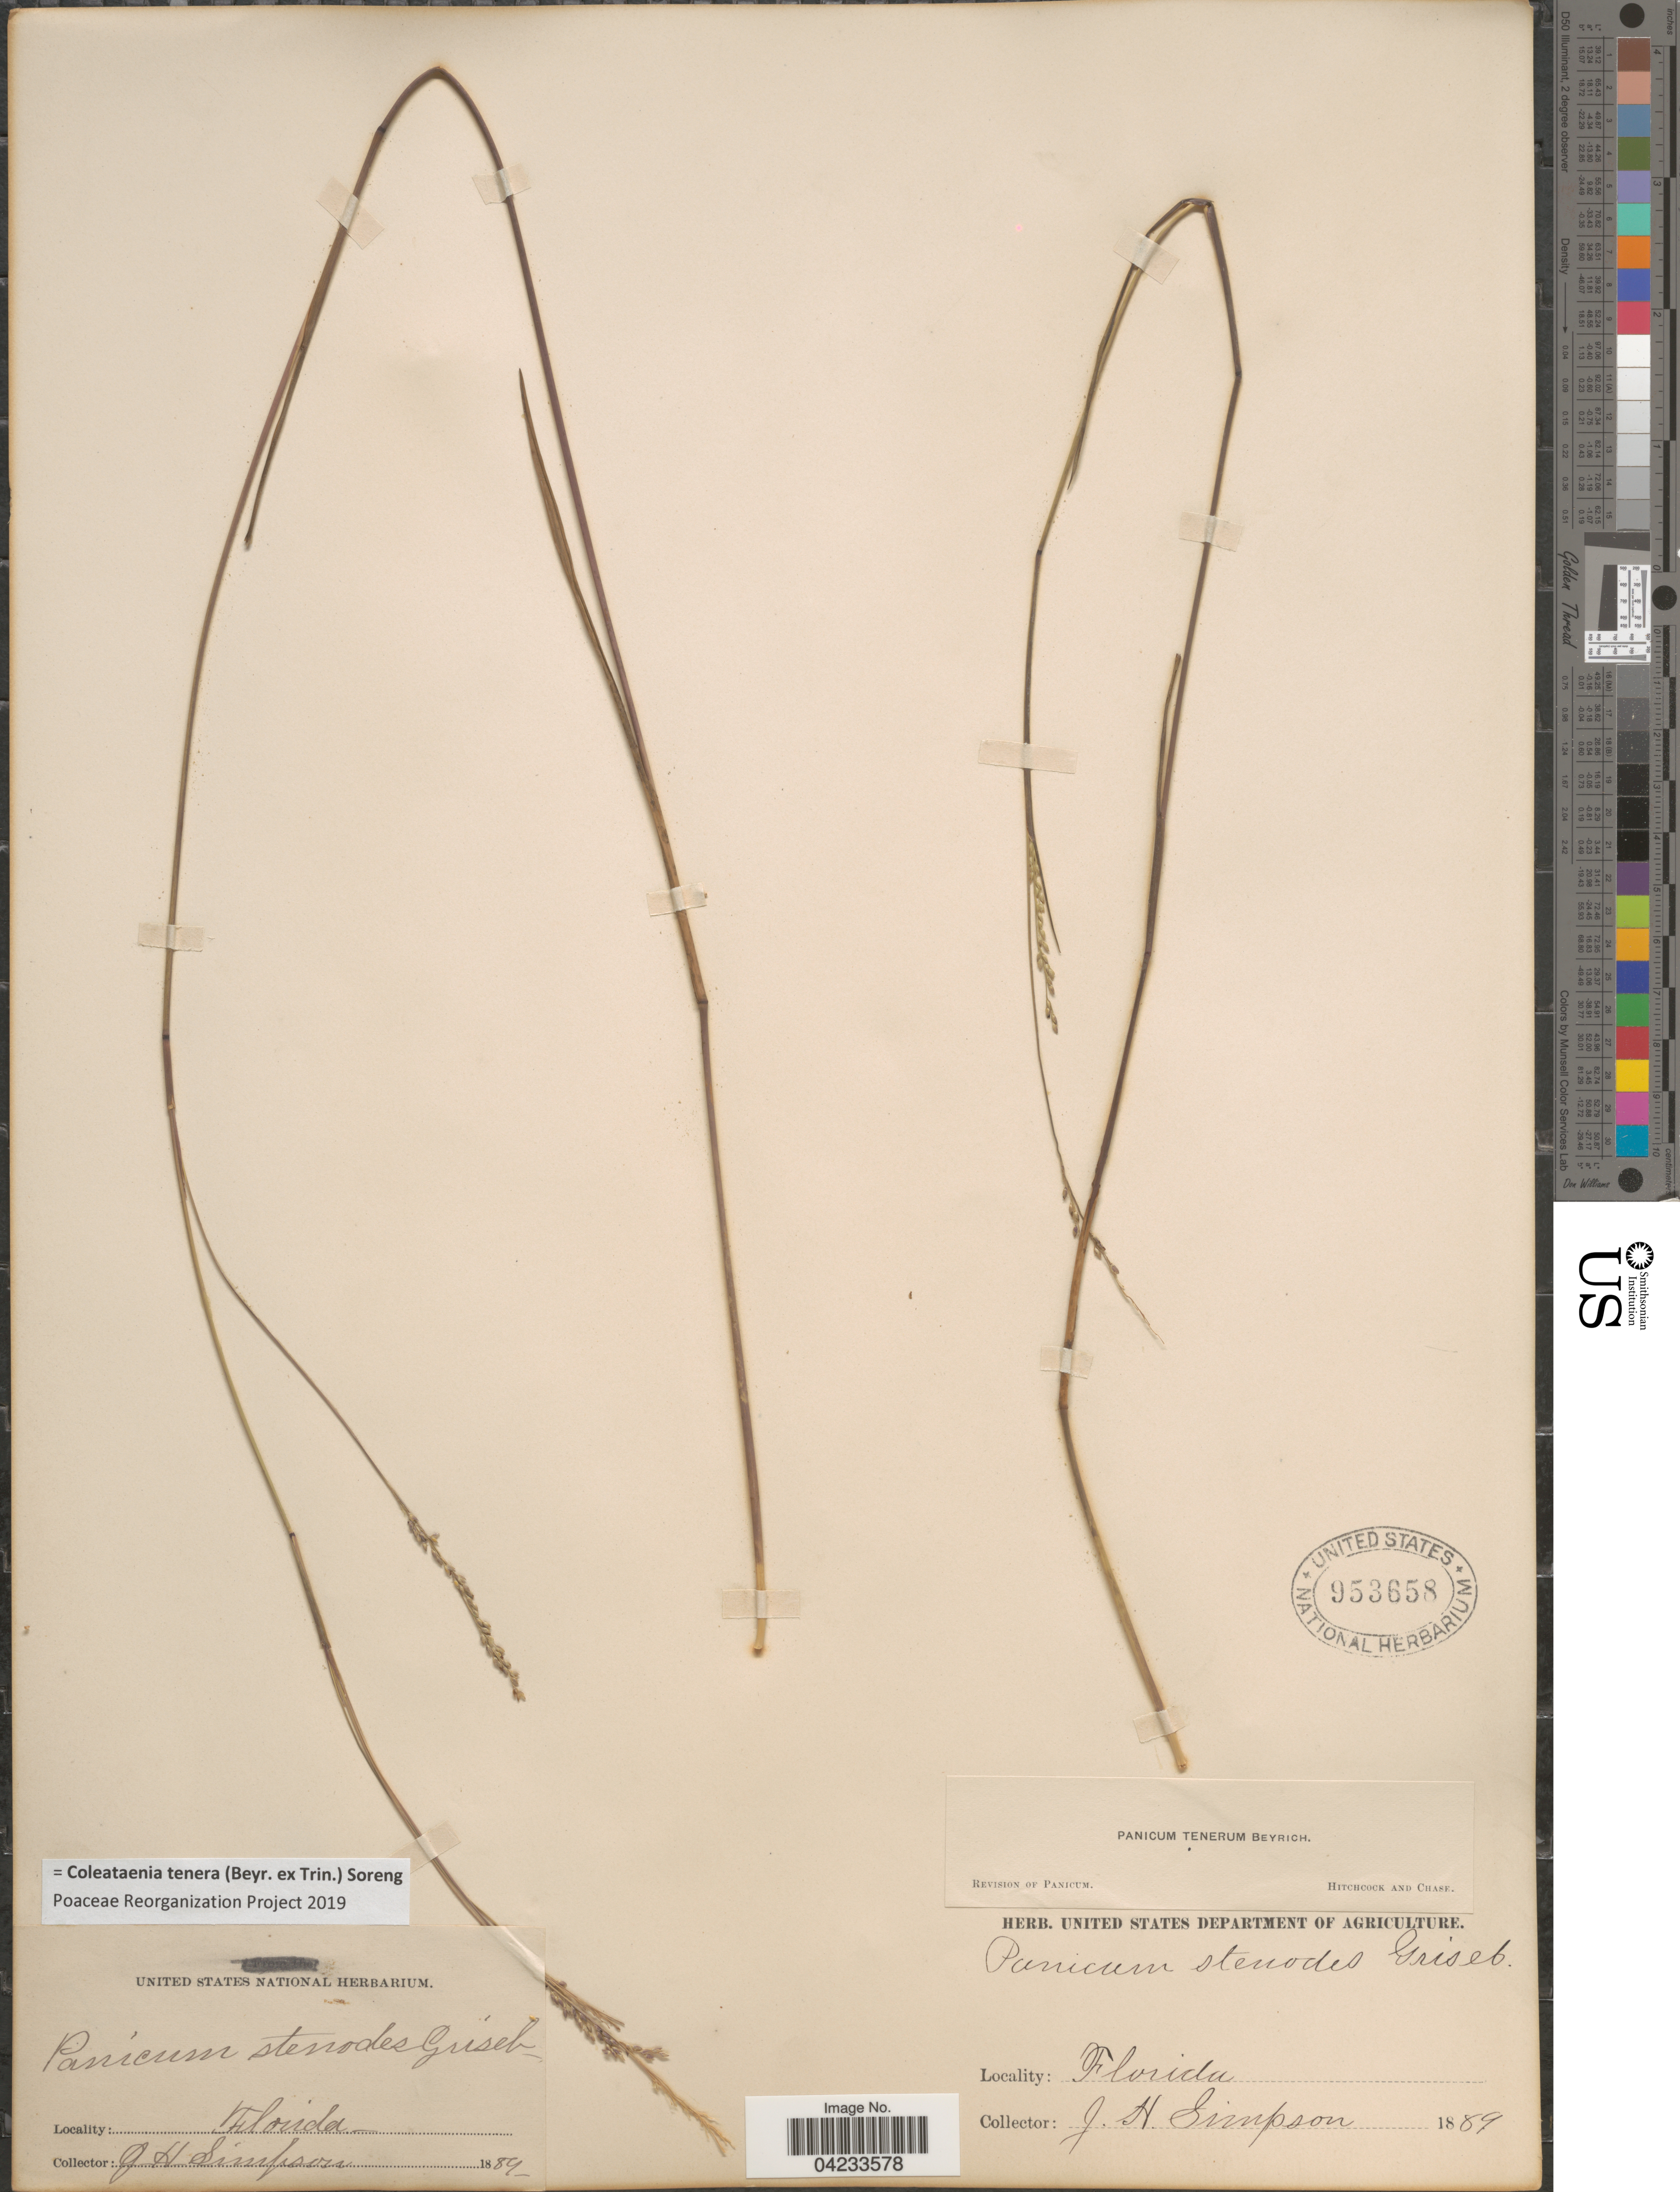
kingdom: Plantae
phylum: Tracheophyta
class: Liliopsida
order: Poales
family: Poaceae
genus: Coleataenia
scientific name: Coleataenia tenera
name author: (Beyr. ex Trin.) Soreng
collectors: J. H. Simpson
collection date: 1889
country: United States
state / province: Florida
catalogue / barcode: US 953658